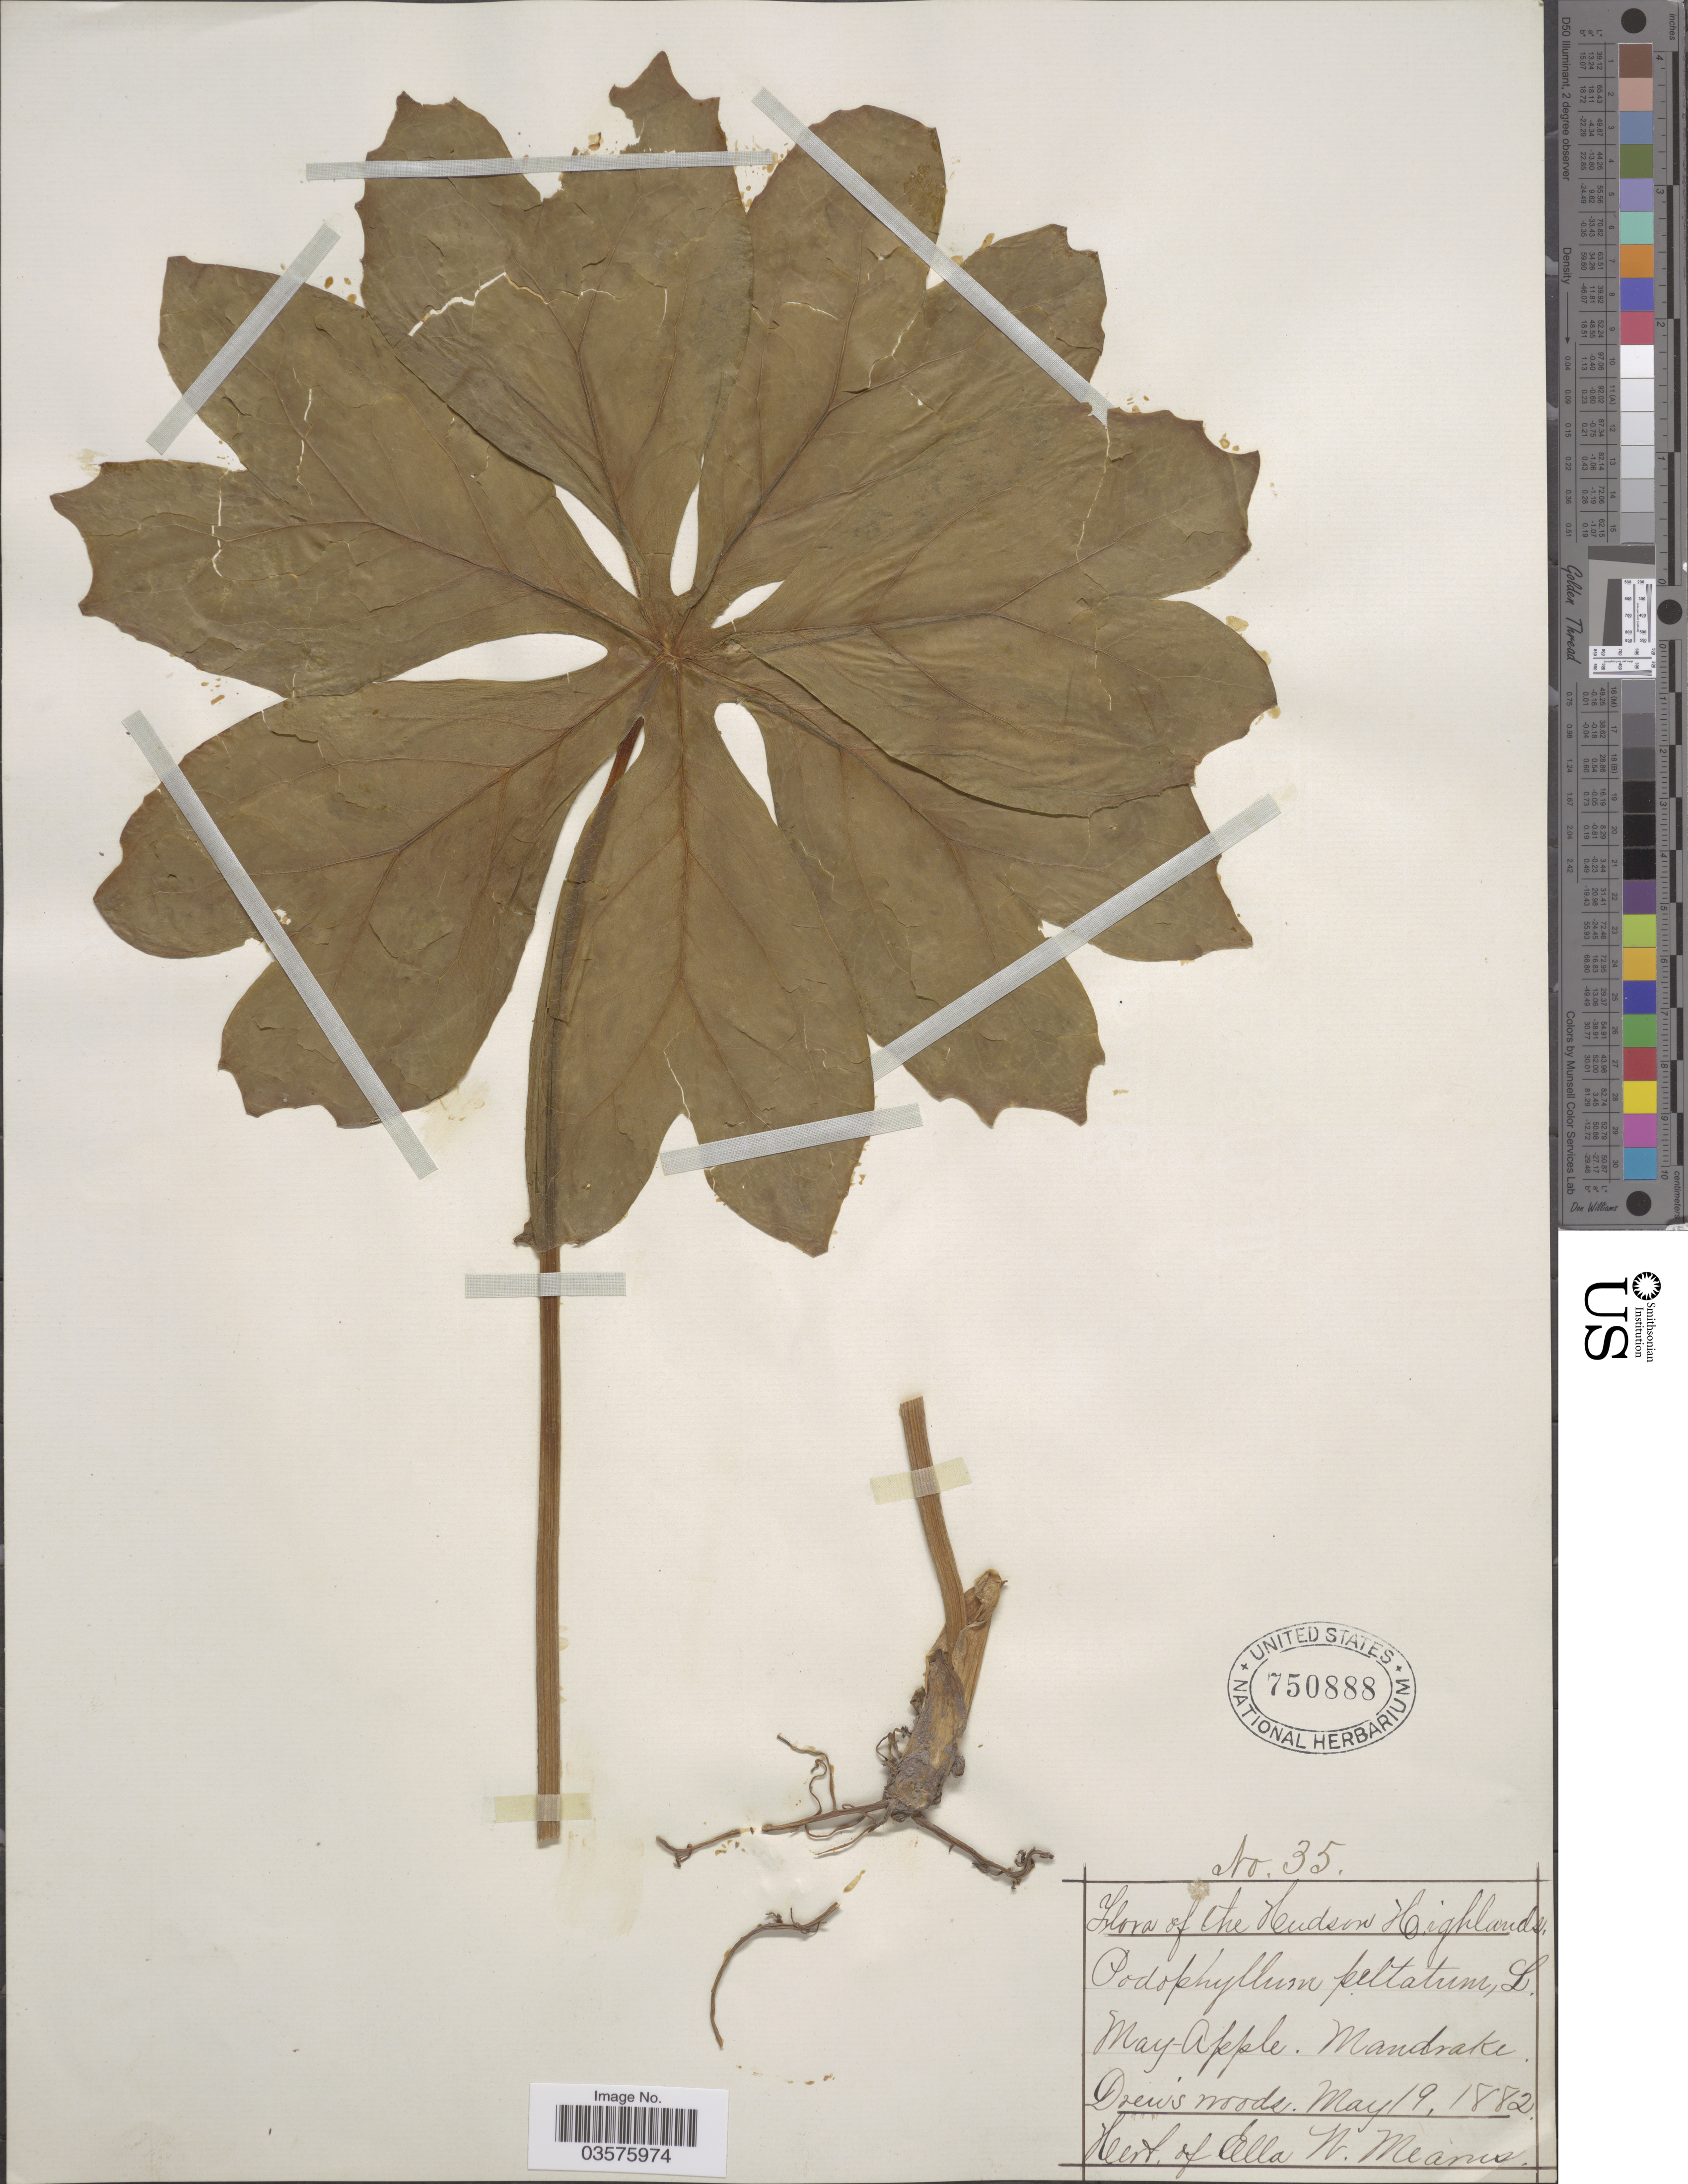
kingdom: Plantae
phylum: Tracheophyta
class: Magnoliopsida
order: Ranunculales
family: Berberidaceae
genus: Podophyllum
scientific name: Podophyllum peltatum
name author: L.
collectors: ex herb. Ella W. Mearns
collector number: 35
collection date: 1882-05-19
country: United States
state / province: New York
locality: The Hudson Highlands. Drew's woods.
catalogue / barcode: US 750888